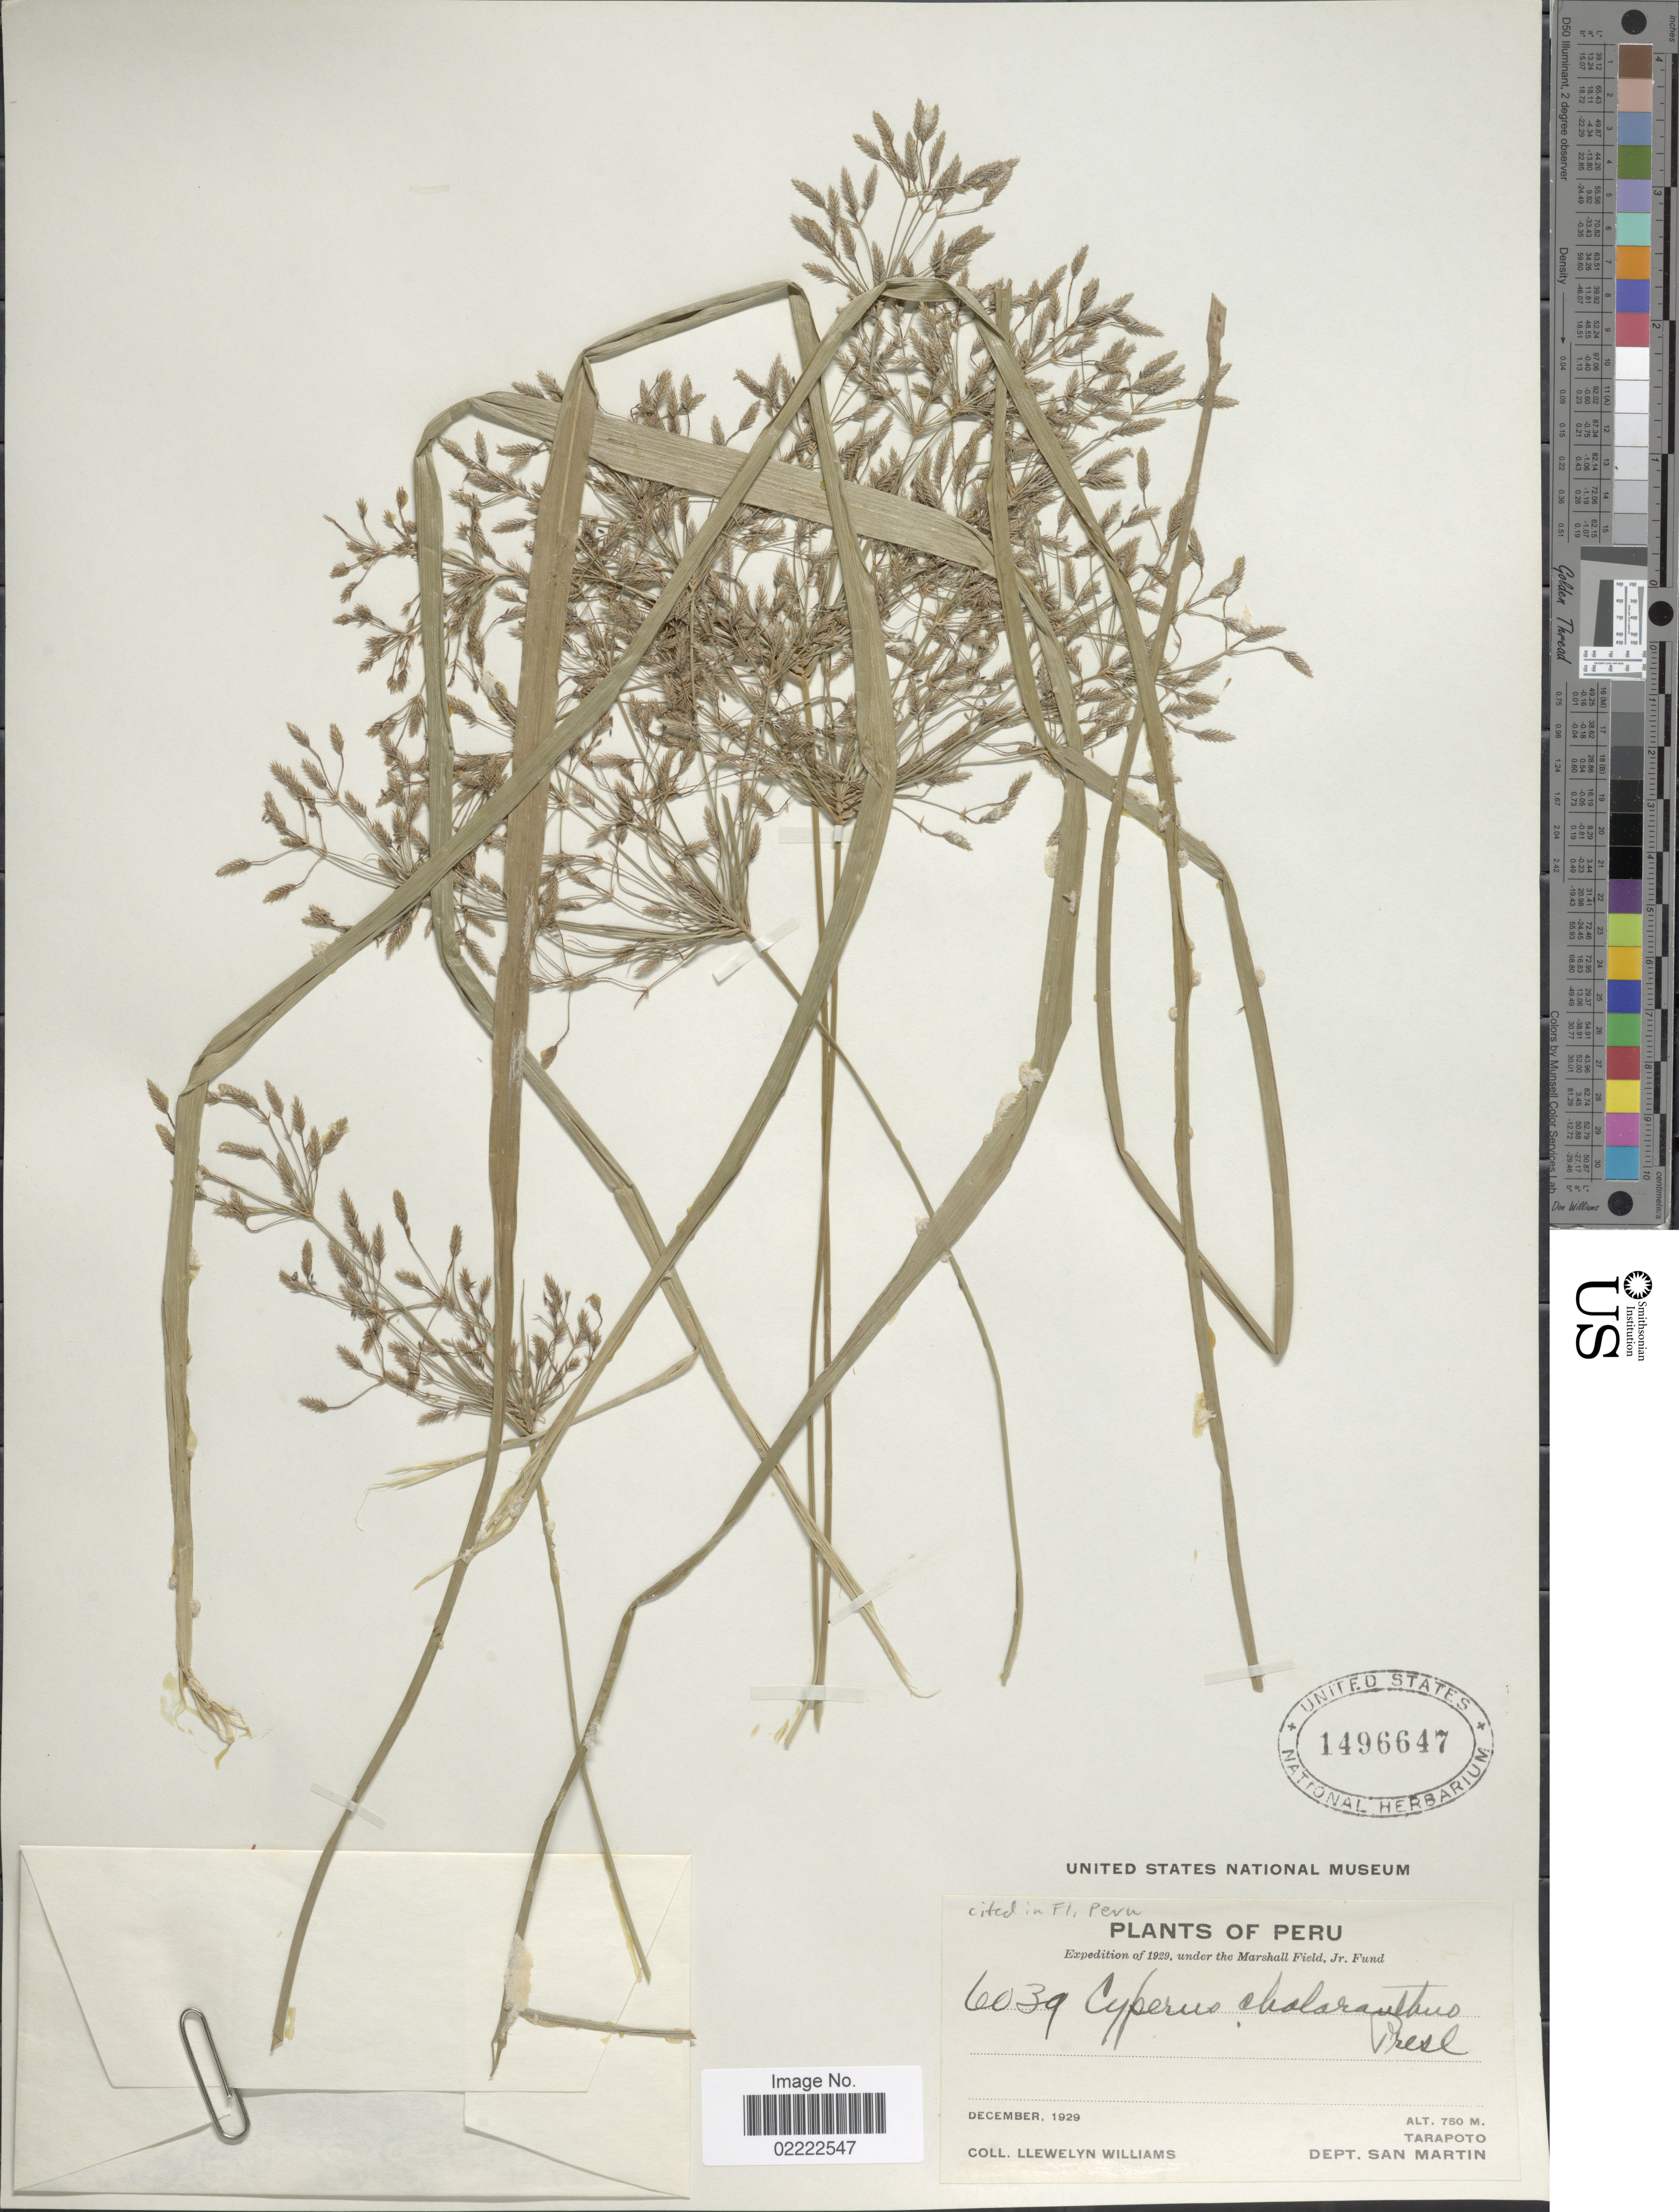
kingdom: Plantae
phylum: Tracheophyta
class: Liliopsida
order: Poales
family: Cyperaceae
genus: Cyperus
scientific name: Cyperus laxus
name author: Lam.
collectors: Ll. Williams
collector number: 6039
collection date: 1929-12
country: Peru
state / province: San Martín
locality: Tarapoto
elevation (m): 750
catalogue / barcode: US 1496647